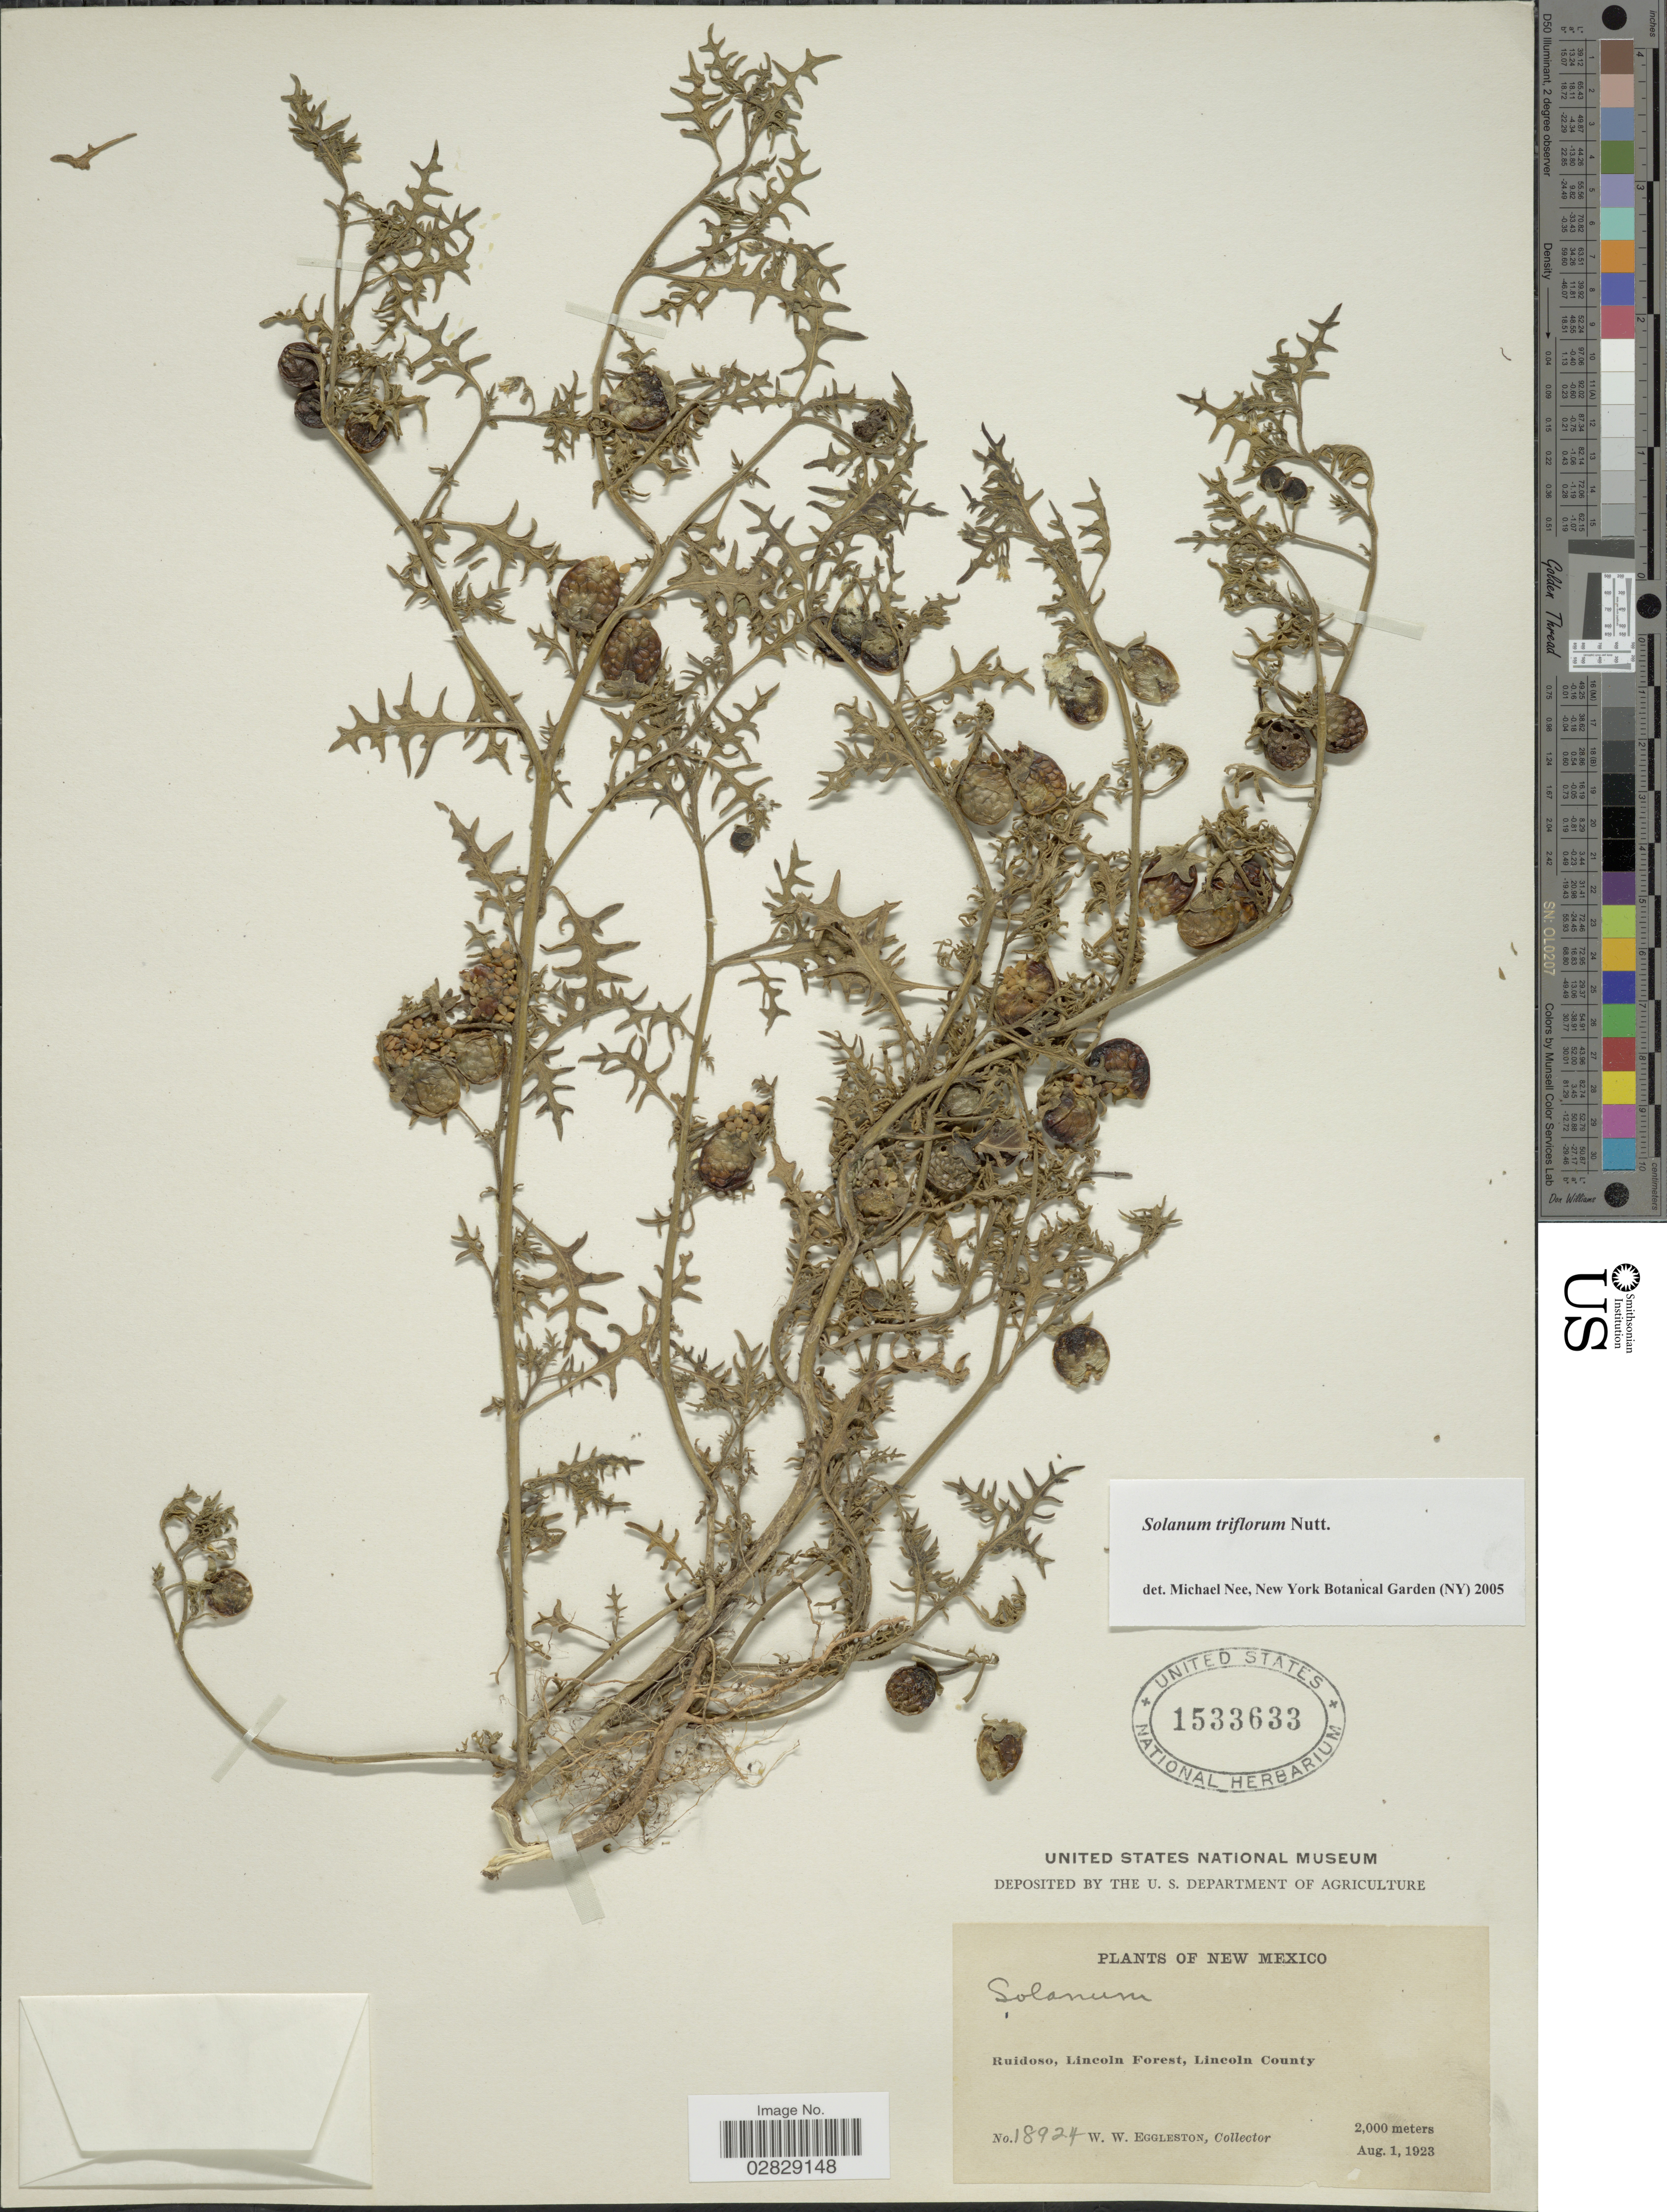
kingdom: Plantae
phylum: Tracheophyta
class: Magnoliopsida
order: Solanales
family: Solanaceae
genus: Solanum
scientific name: Solanum triflorum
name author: Nutt.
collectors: W. W. Eggleston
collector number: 18924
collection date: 1923-08-01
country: United States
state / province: New Mexico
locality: Ruidoso, Lincoln Forest, Lincoln County.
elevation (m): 2000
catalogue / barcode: US 1533633